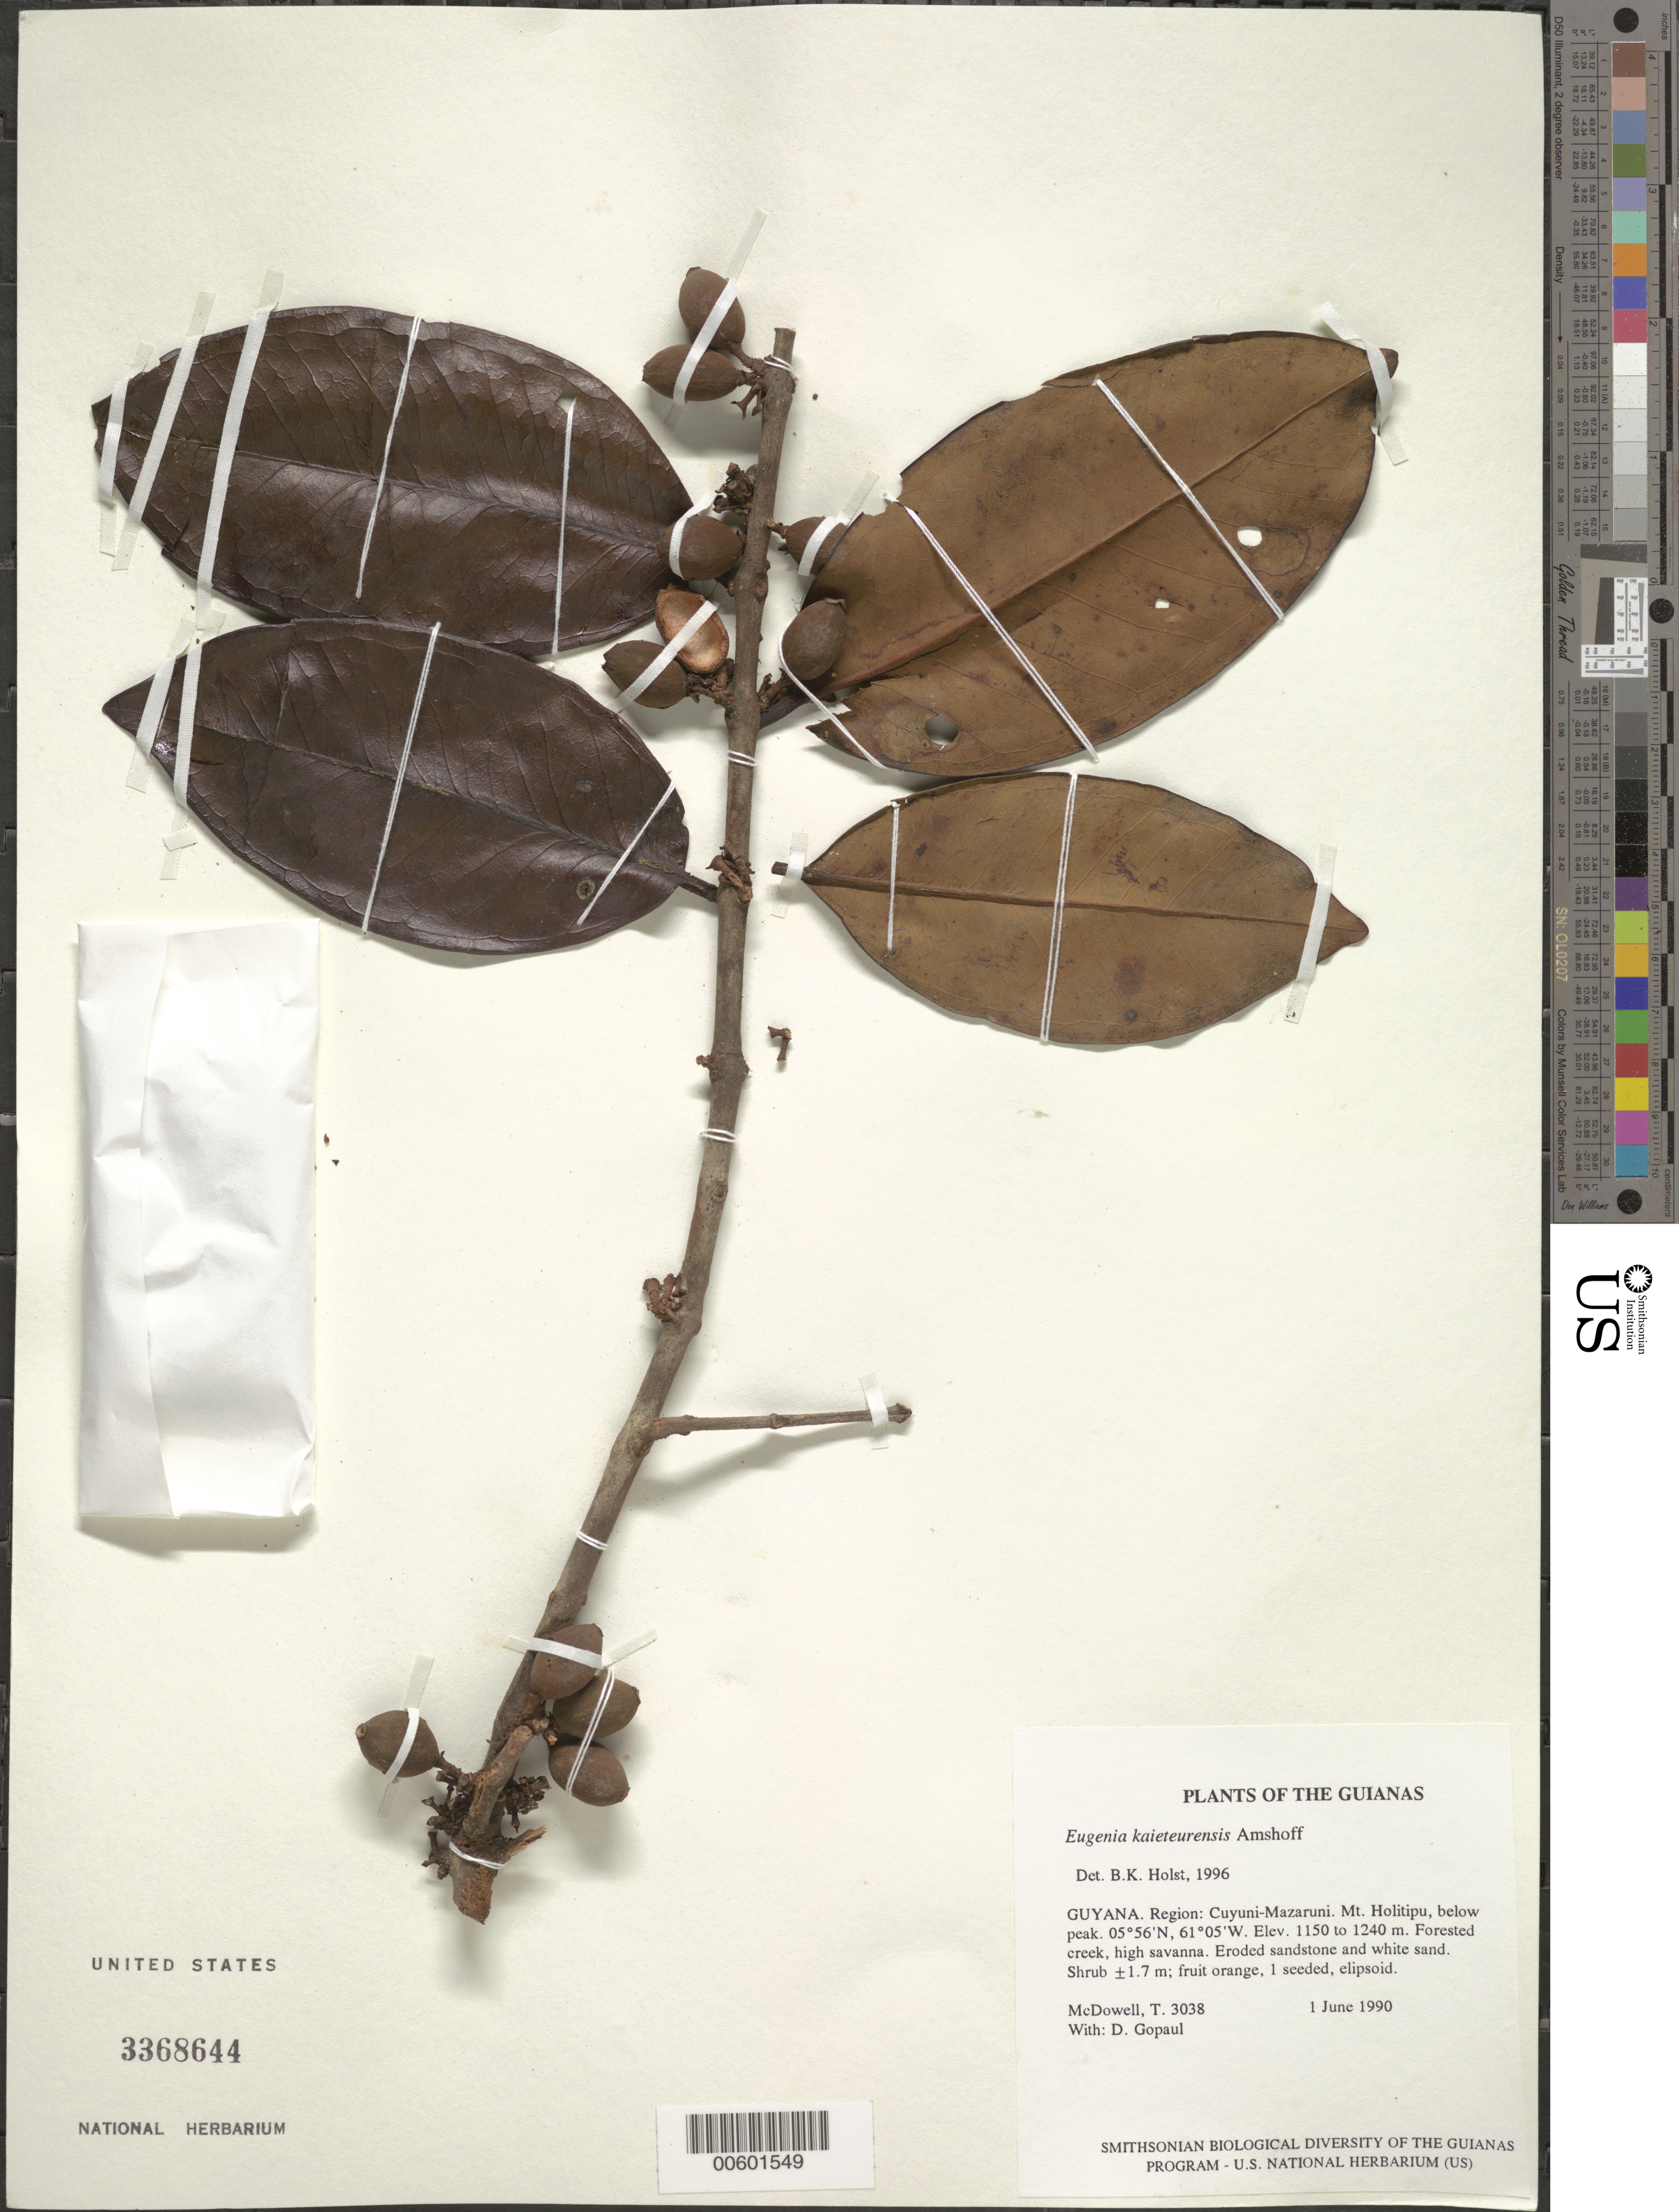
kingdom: Plantae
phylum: Tracheophyta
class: Magnoliopsida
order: Myrtales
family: Myrtaceae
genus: Eugenia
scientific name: Eugenia kaieteurensis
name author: Amshoff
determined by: Holst, Bruce K.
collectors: T. McDowell, D. Hughs & D. Gopaul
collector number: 3038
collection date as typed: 1 June 1990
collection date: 1990-06-01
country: Guyana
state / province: Cuyuni-Mazaruni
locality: Mt. Holitipu camp, below peak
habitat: Forested creek, high savanna. Eroded sandstone and white sand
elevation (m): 1150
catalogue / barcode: US 3368644